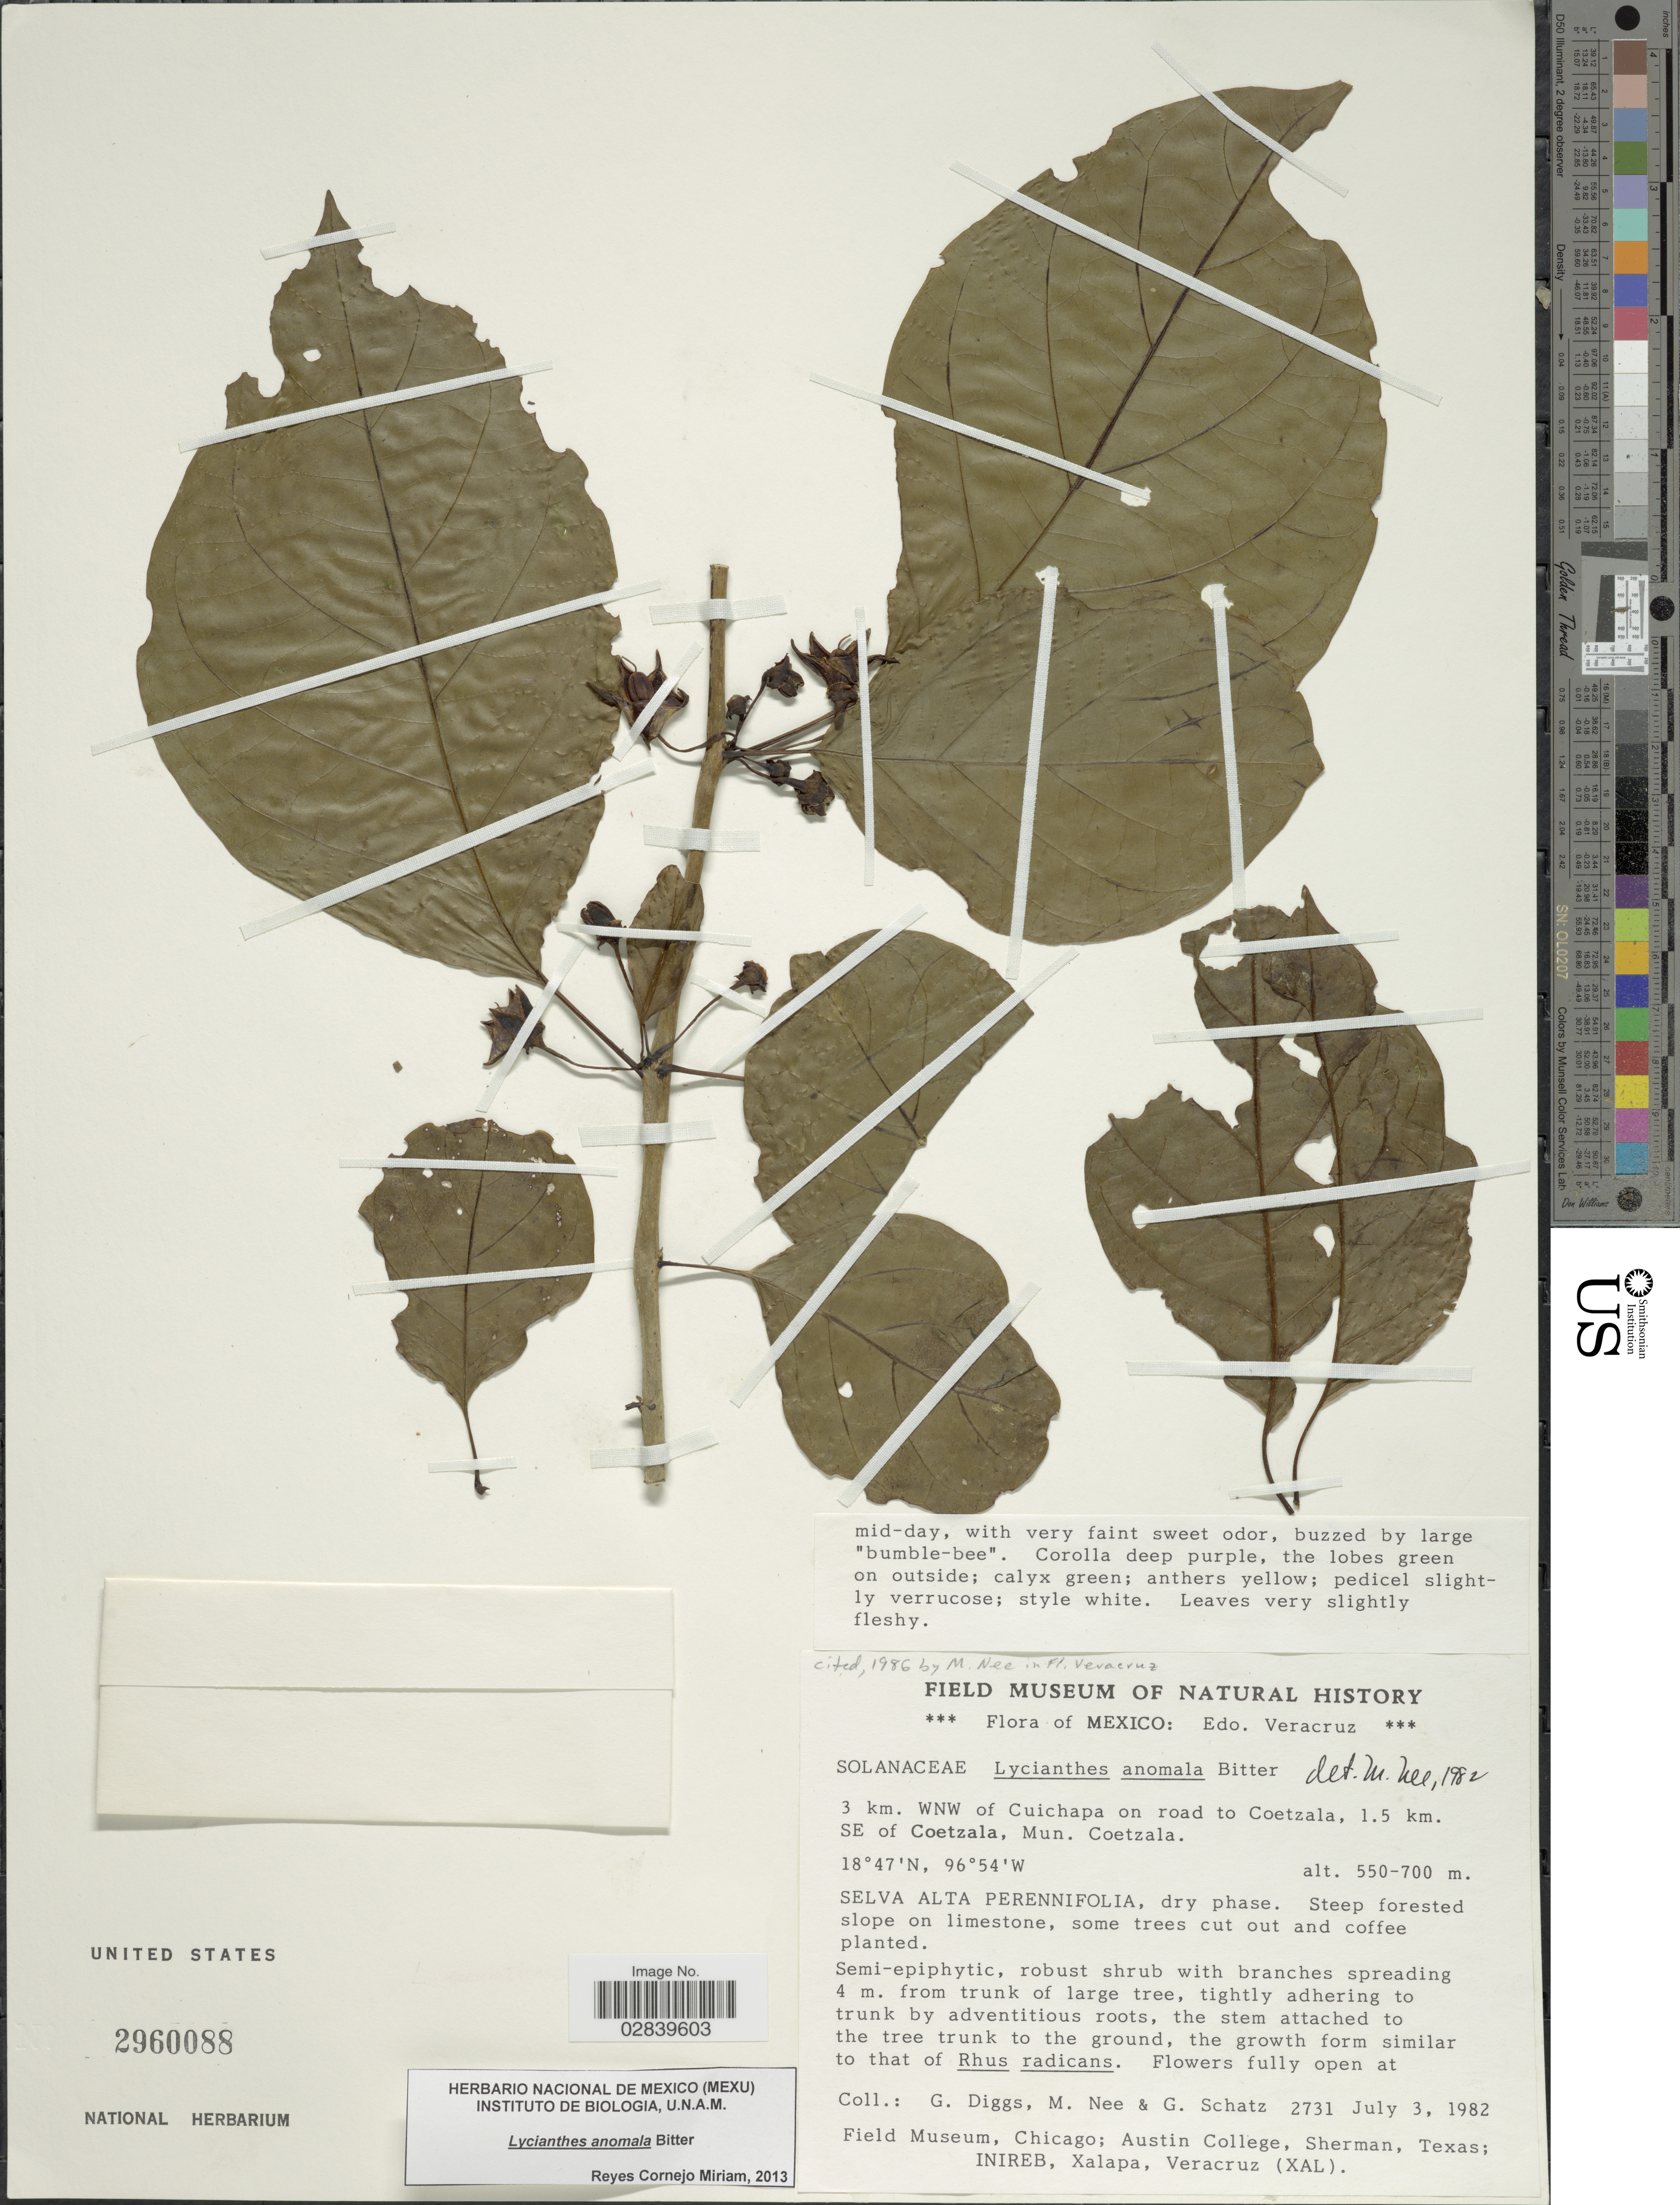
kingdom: Plantae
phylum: Tracheophyta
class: Magnoliopsida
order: Solanales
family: Solanaceae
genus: Lycianthes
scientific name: Lycianthes anomala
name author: Bitter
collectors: G. Diggs, M. Nee & G. C. Schatz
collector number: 2731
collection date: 1982-07-03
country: Mexico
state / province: Veracruz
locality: Edo. Veracruz, 3 km. WNW of Cuichapa on road to Coetzala, 1.5 km. SE of Coetzala, Mun. Coetzala.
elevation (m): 550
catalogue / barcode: US 2960088